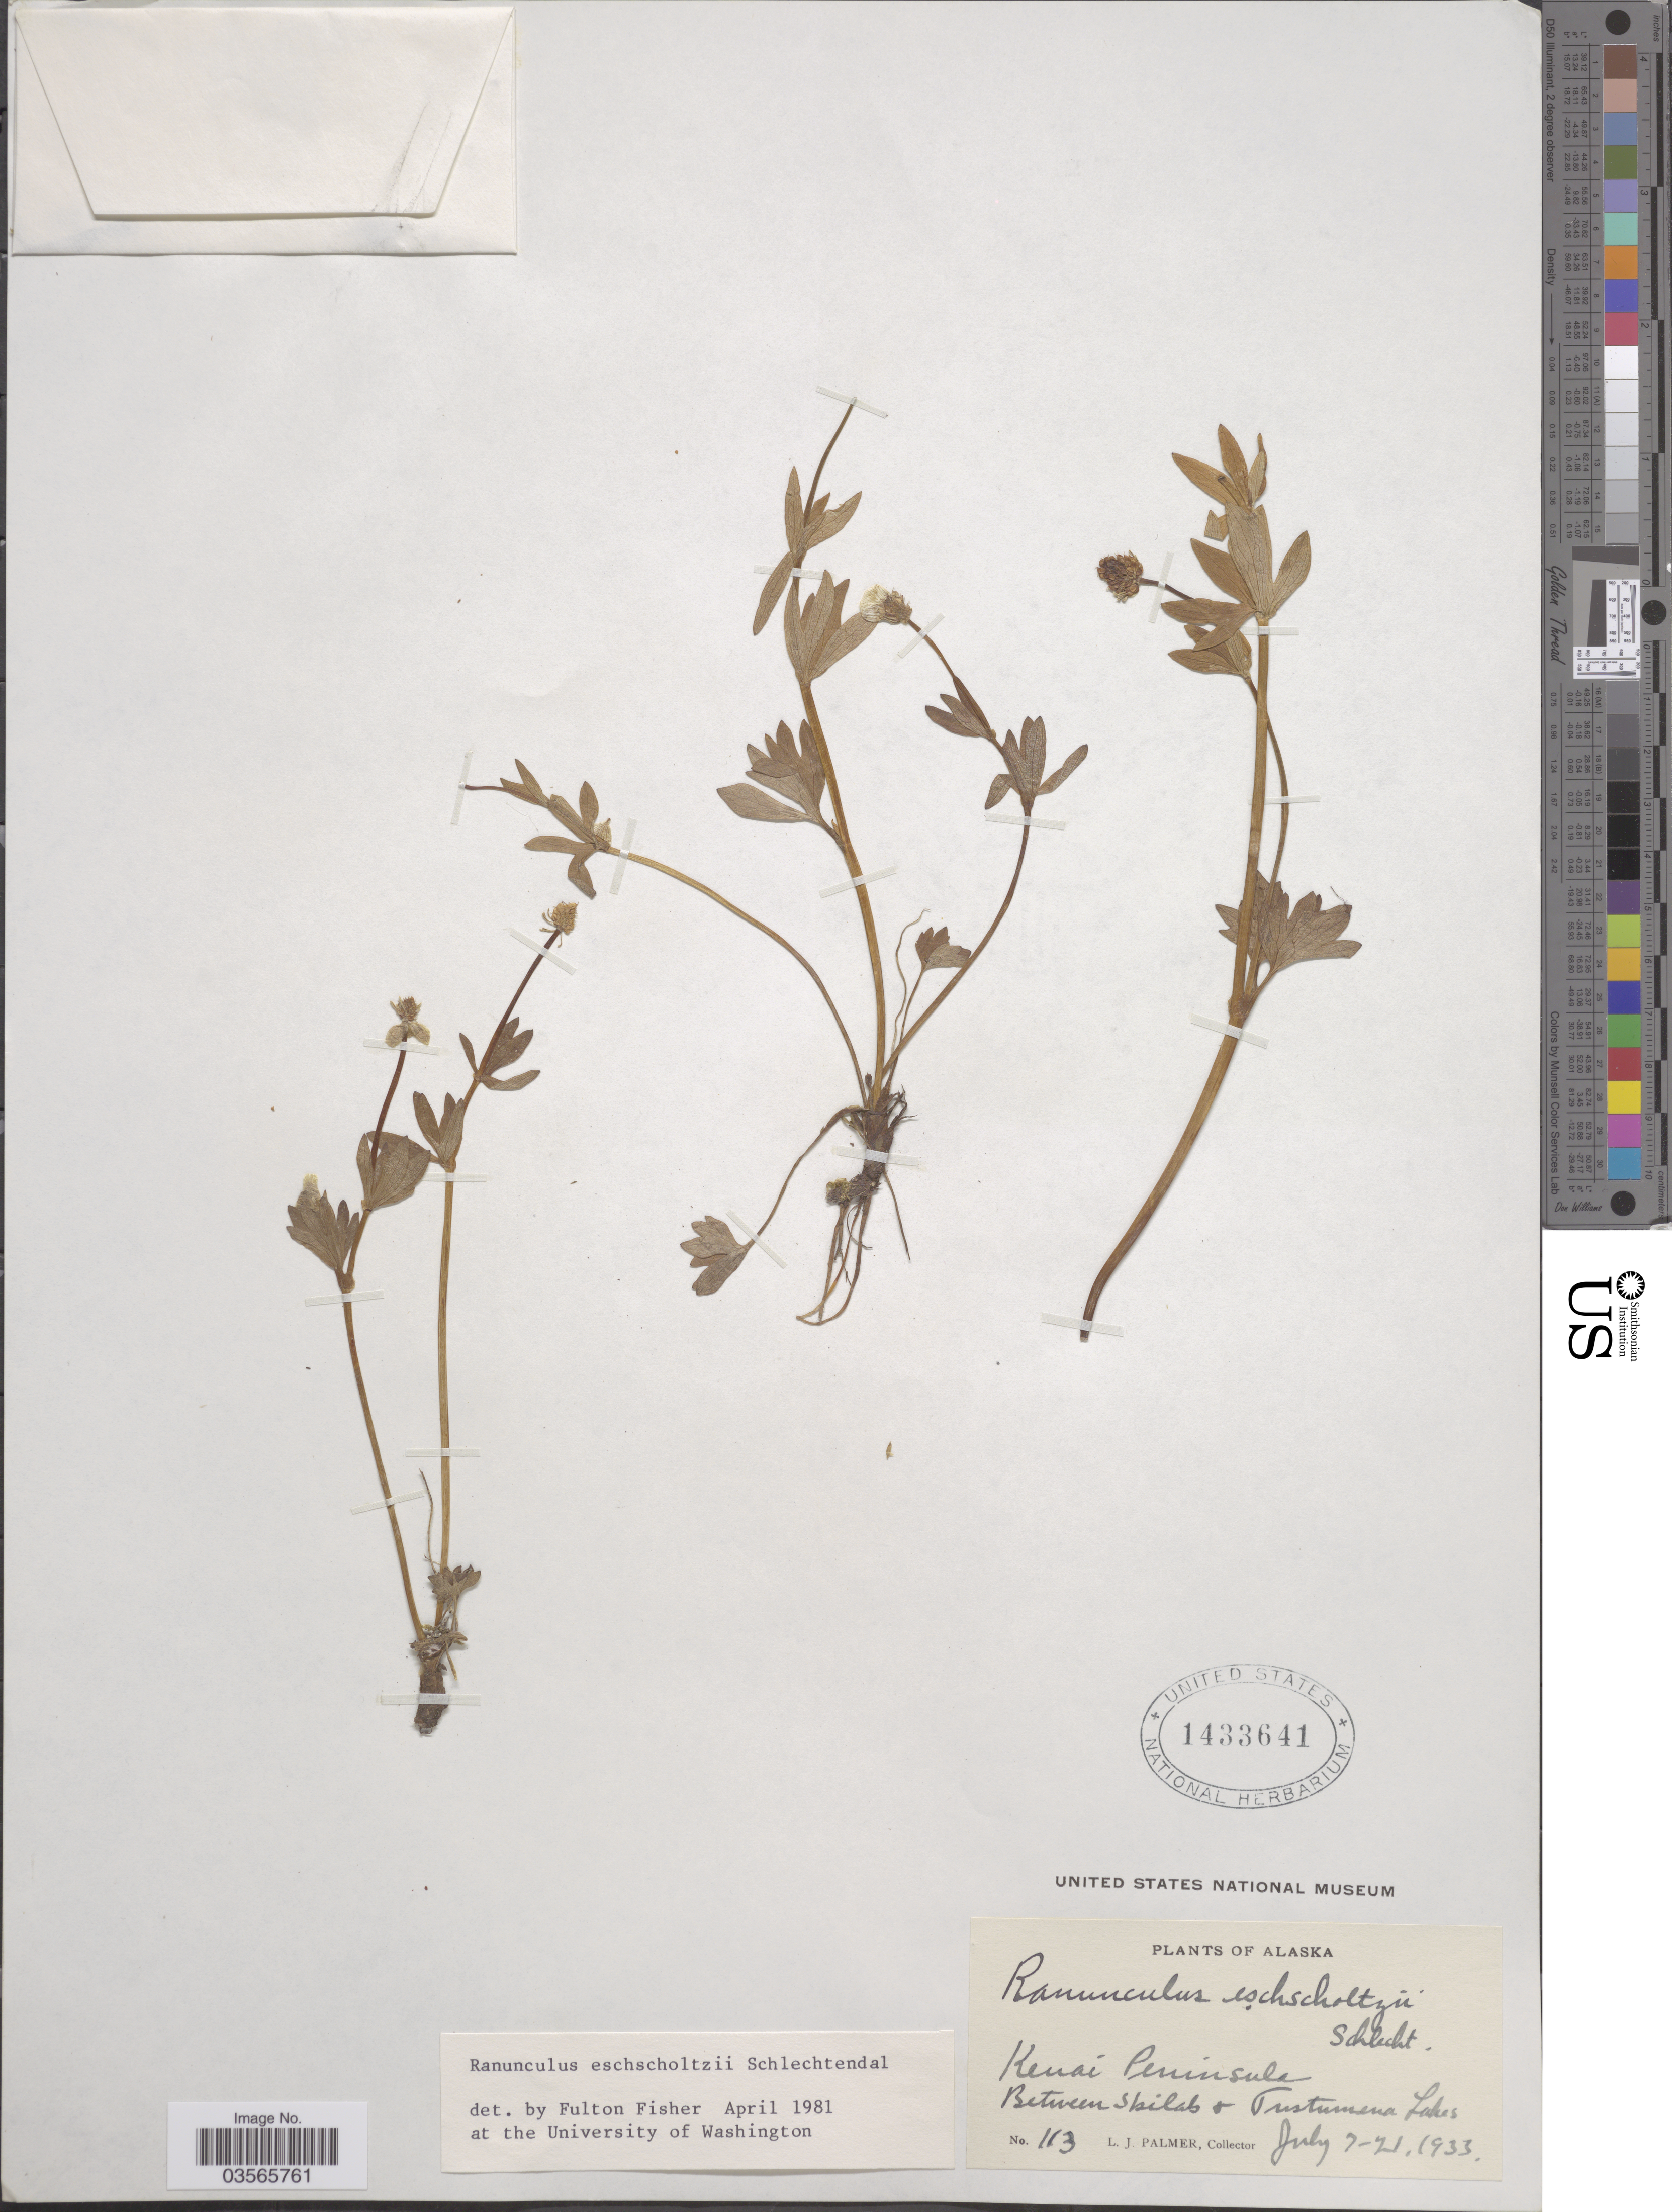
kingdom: Plantae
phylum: Tracheophyta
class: Magnoliopsida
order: Ranunculales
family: Ranunculaceae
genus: Ranunculus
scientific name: Ranunculus eschscholtzii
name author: Schltdl.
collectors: L. J. Palmer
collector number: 113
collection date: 1933-07-07/1933-07-21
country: United States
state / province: Alaska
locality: Kenai Peninsula. Between Skilak & Tustumena Lakes.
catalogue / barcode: US 1433641